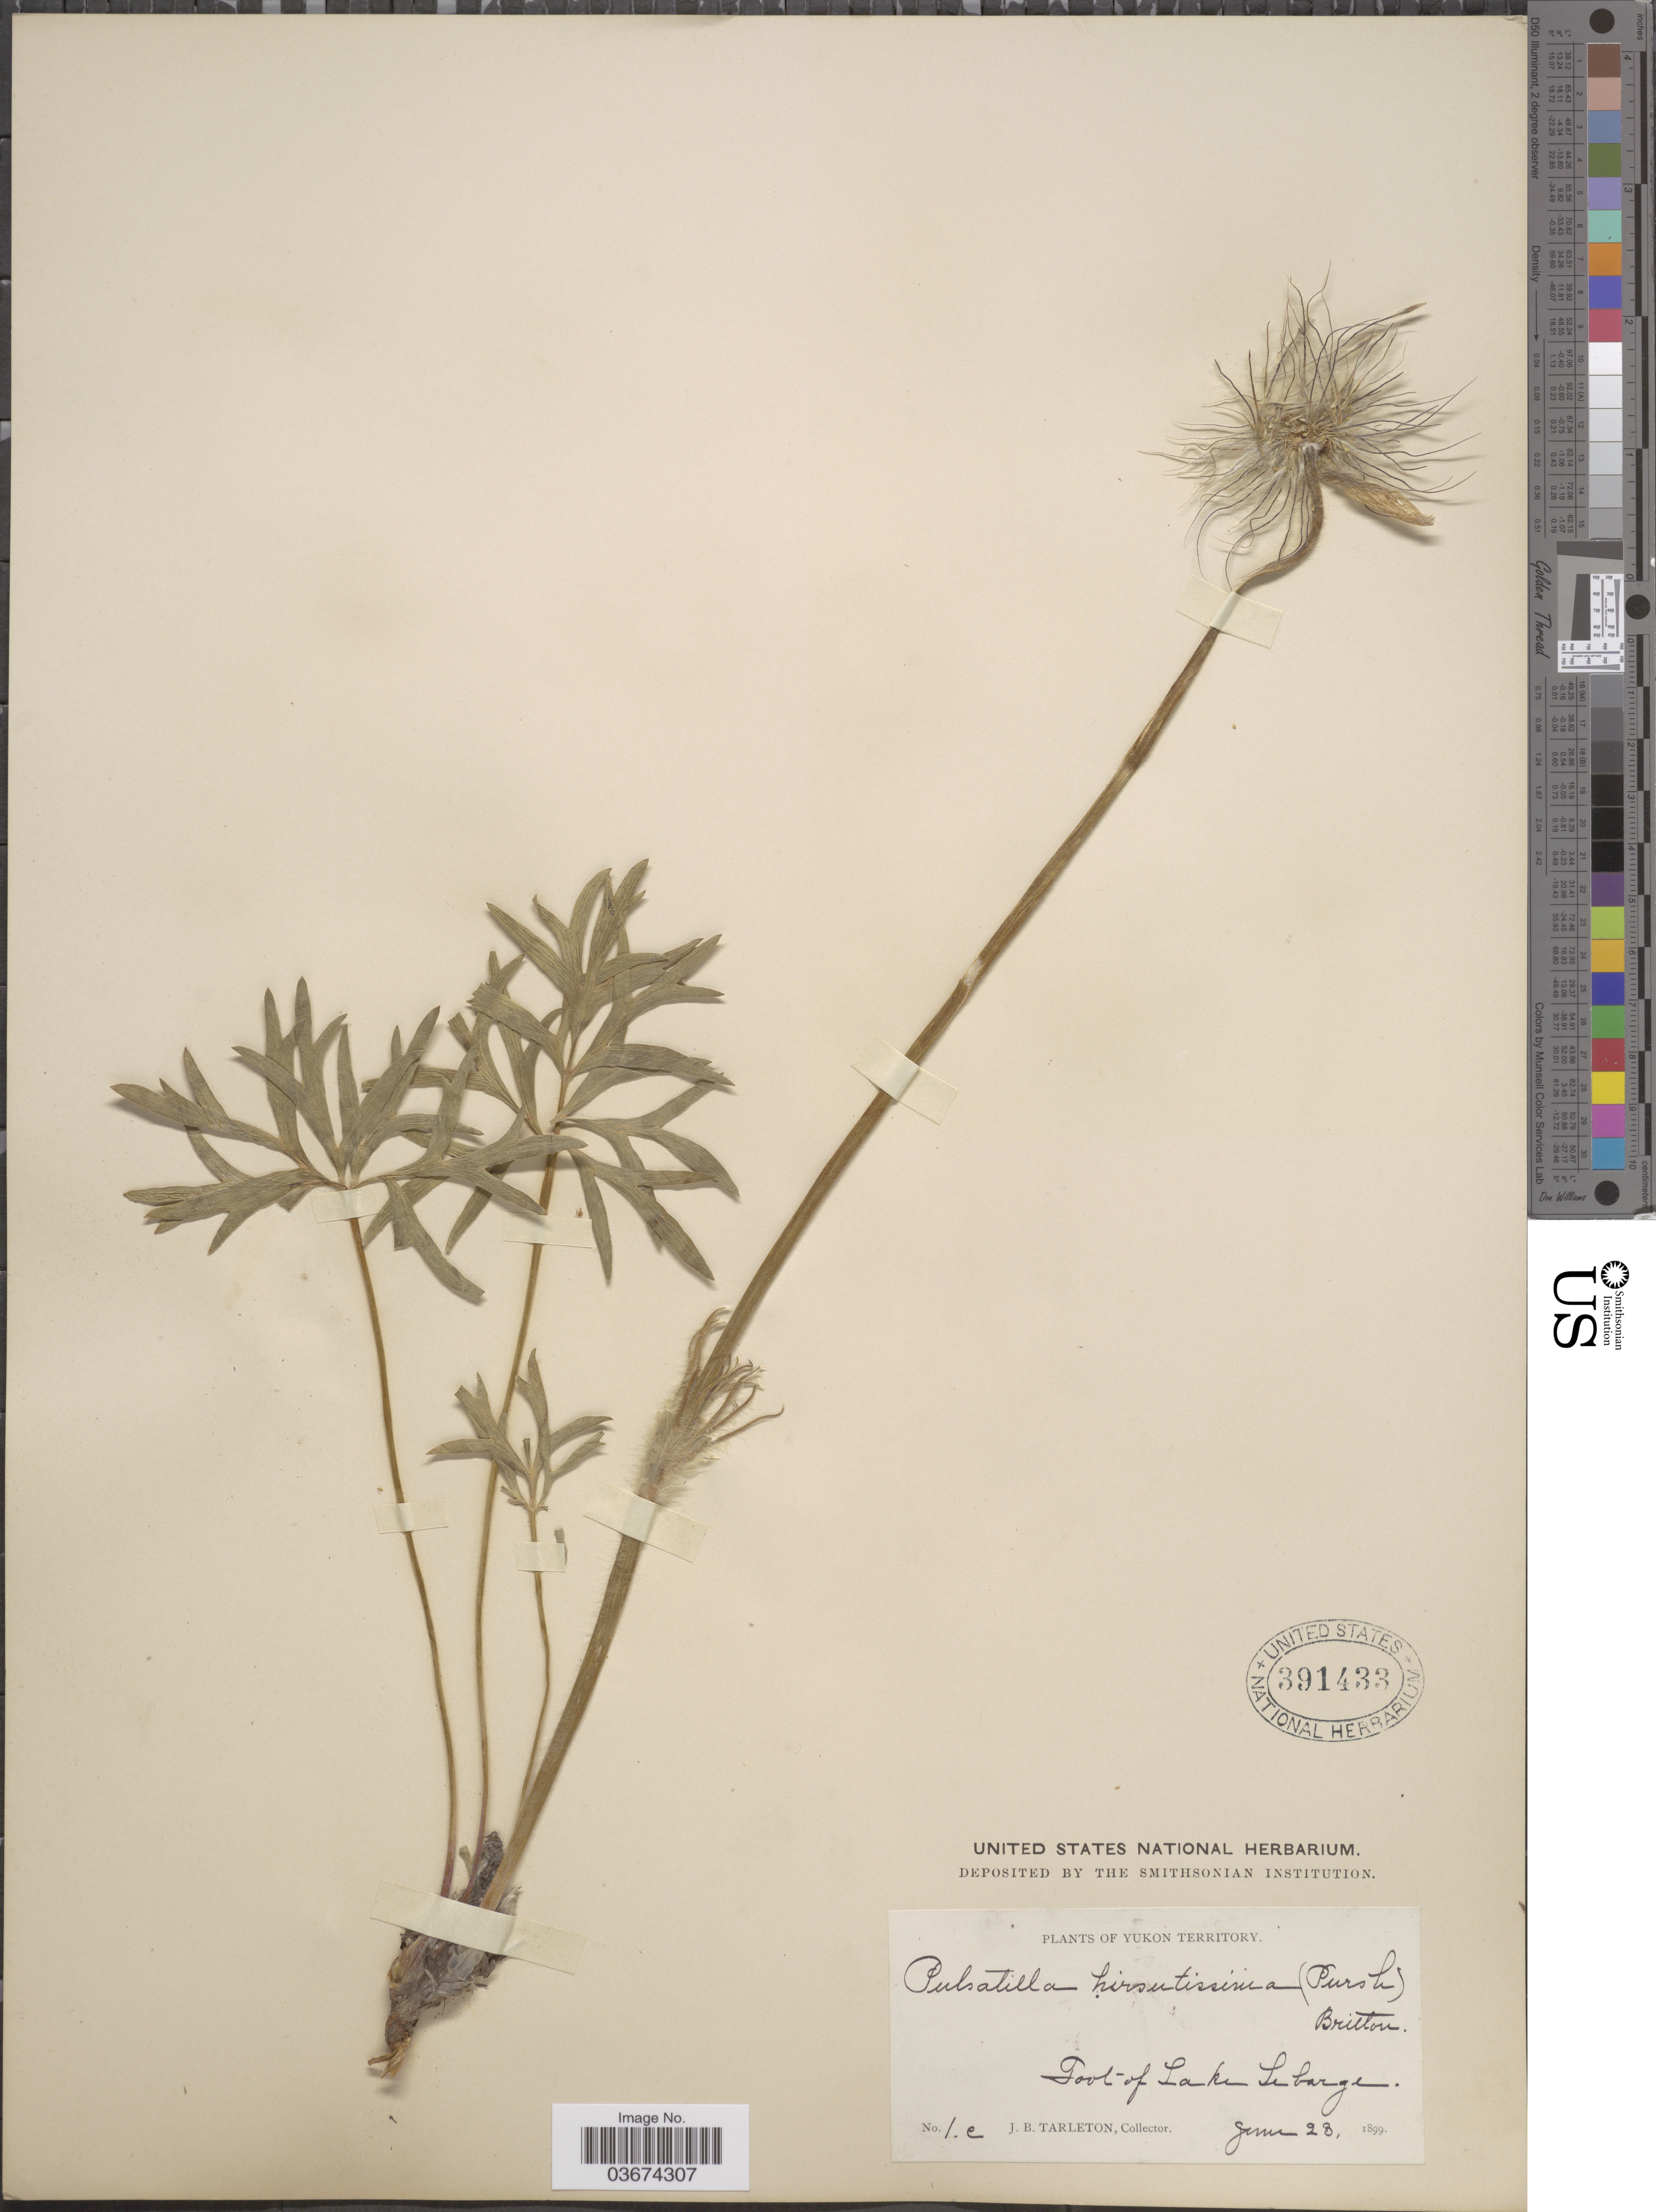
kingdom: Plantae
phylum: Tracheophyta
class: Magnoliopsida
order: Ranunculales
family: Ranunculaceae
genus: Pulsatilla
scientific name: Pulsatilla nuttalliana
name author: (DC.) Bercht. & J. Presl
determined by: Strong, Mark T., (BOT), Smithsonian Institution - National Museum of Natural History (UNITED STATES)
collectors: J. Tarleton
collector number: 1c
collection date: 1899-06-23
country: Canada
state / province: Yukon Territory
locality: Foot of Lake Lebarge.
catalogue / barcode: US 391433